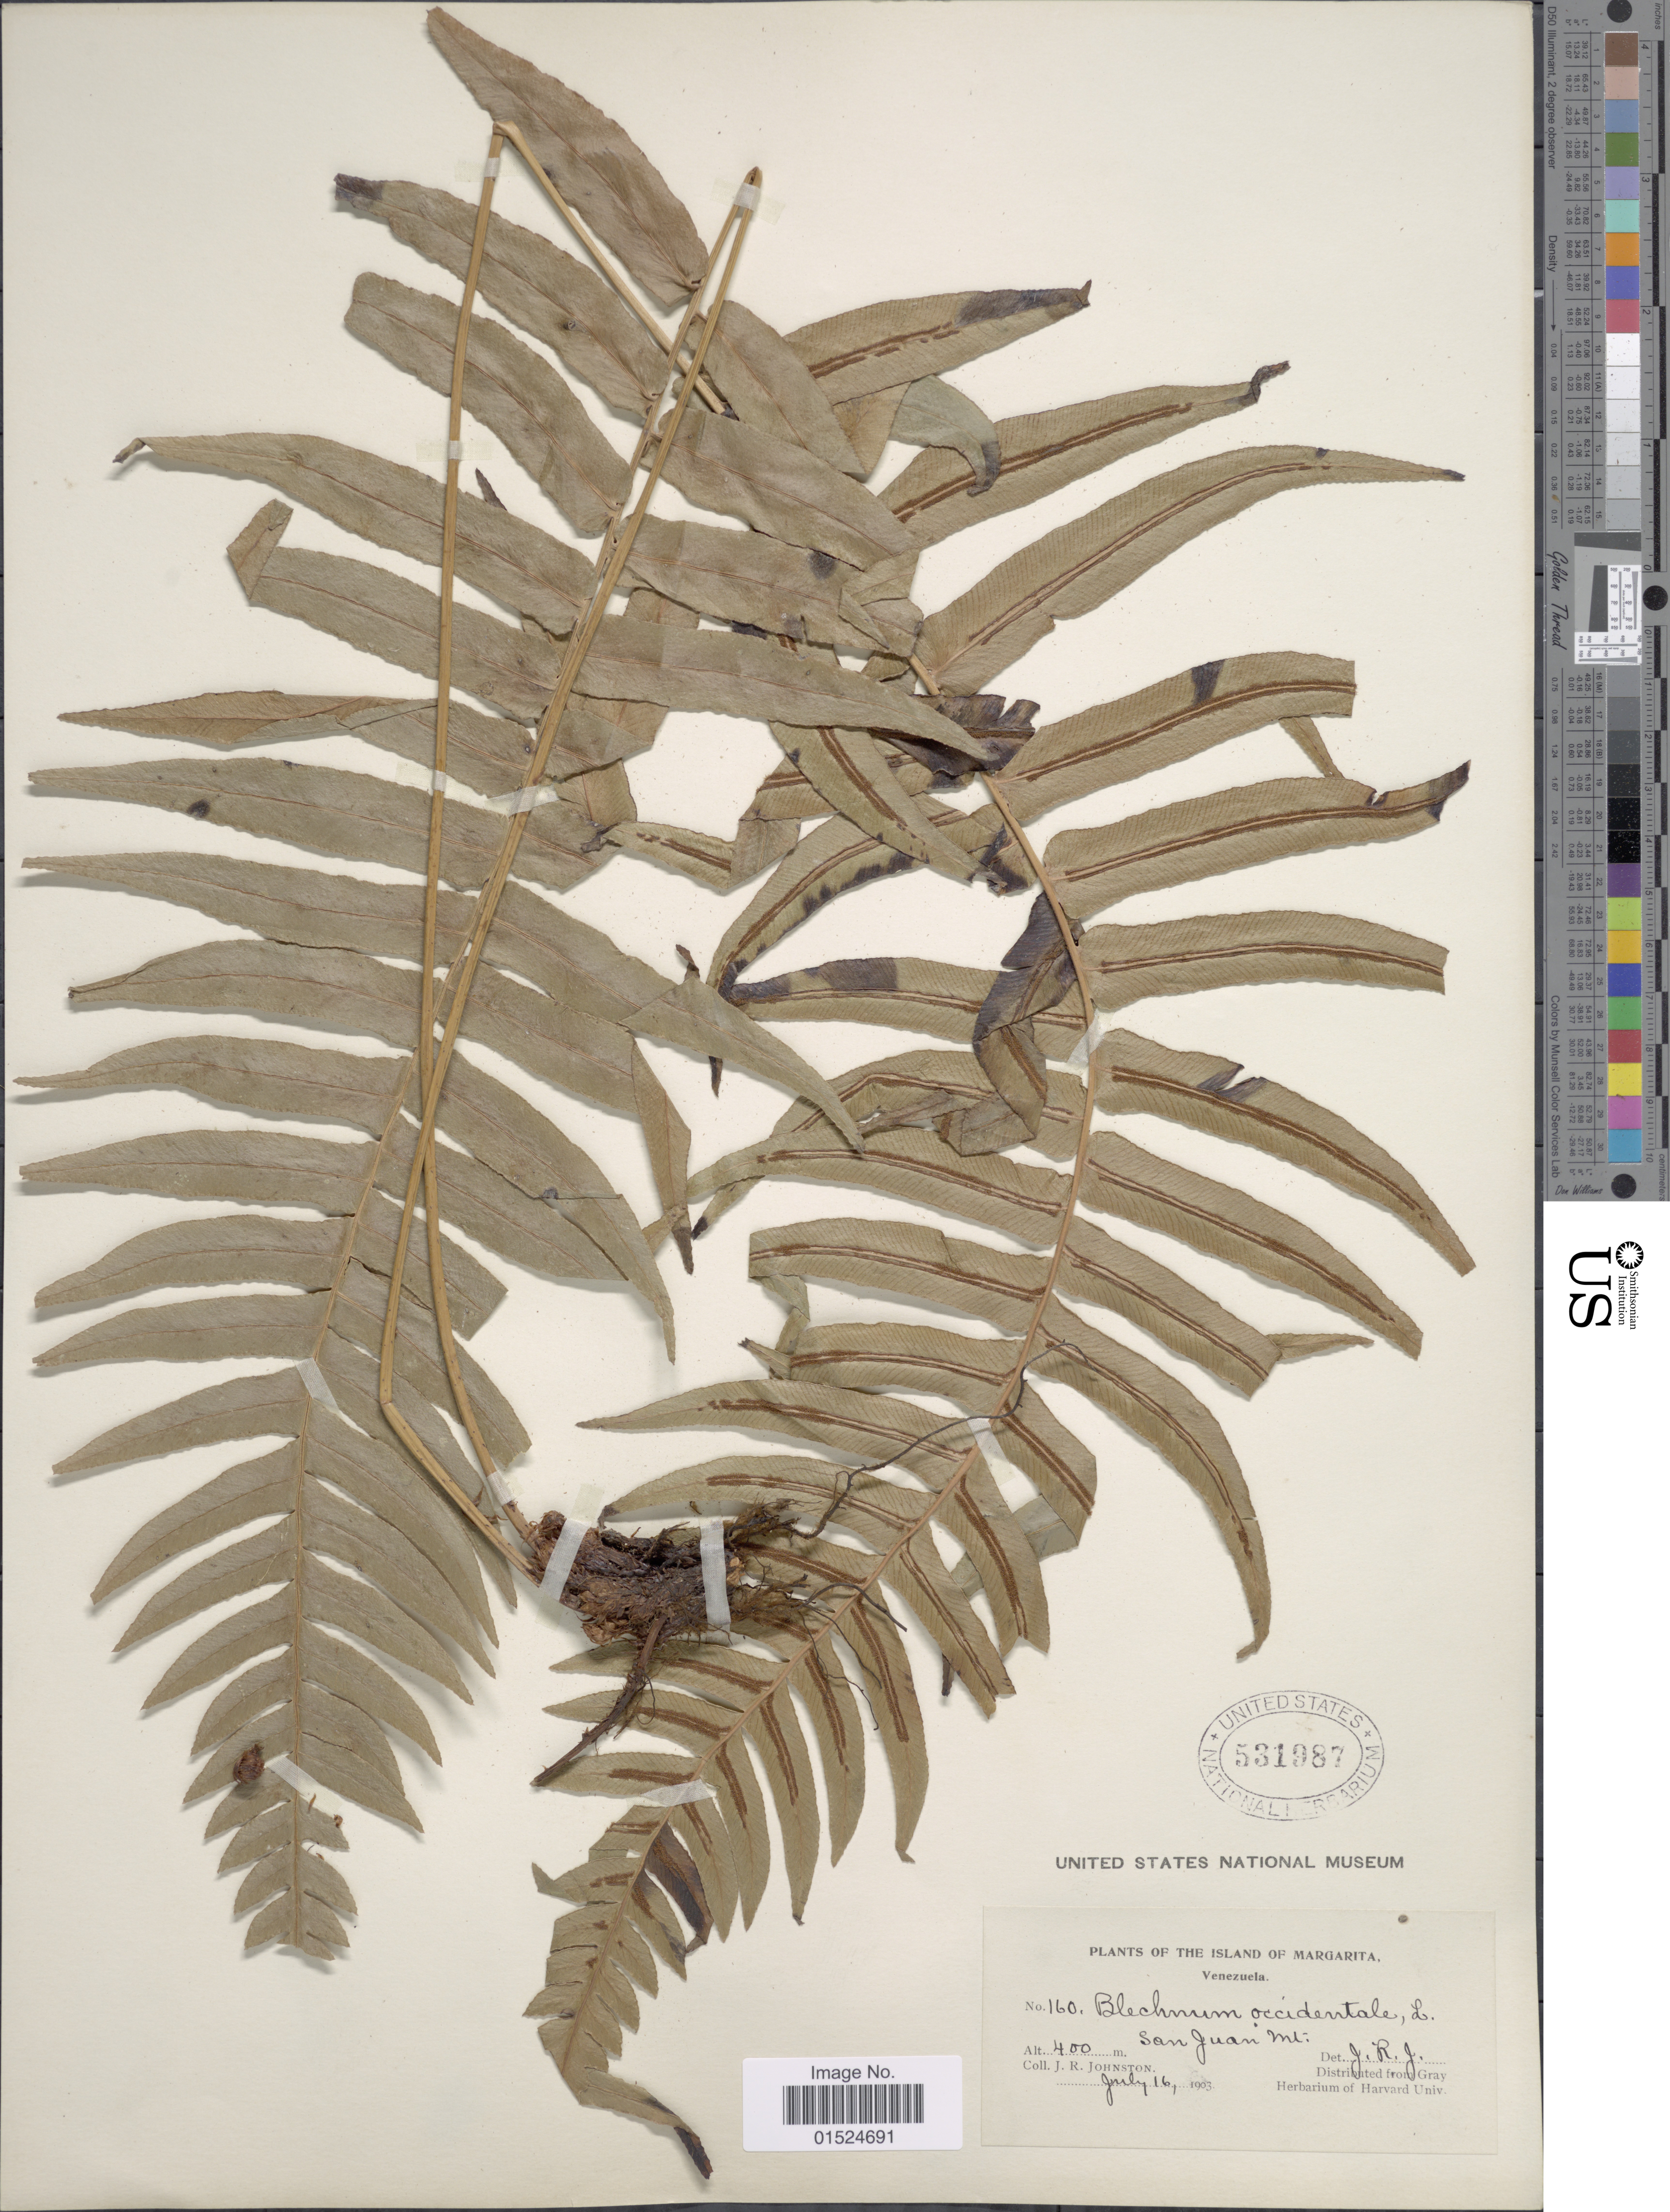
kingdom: Plantae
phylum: Tracheophyta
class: Polypodiopsida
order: Polypodiales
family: Blechnaceae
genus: Blechnum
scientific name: Blechnum falciculatum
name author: C. Presl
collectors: J. Johnston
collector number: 160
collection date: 1903-07-16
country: Venezuela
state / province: Nueva Esparta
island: Margarita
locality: Island of Margarita, San Juan Mt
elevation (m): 400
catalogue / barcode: US 531987